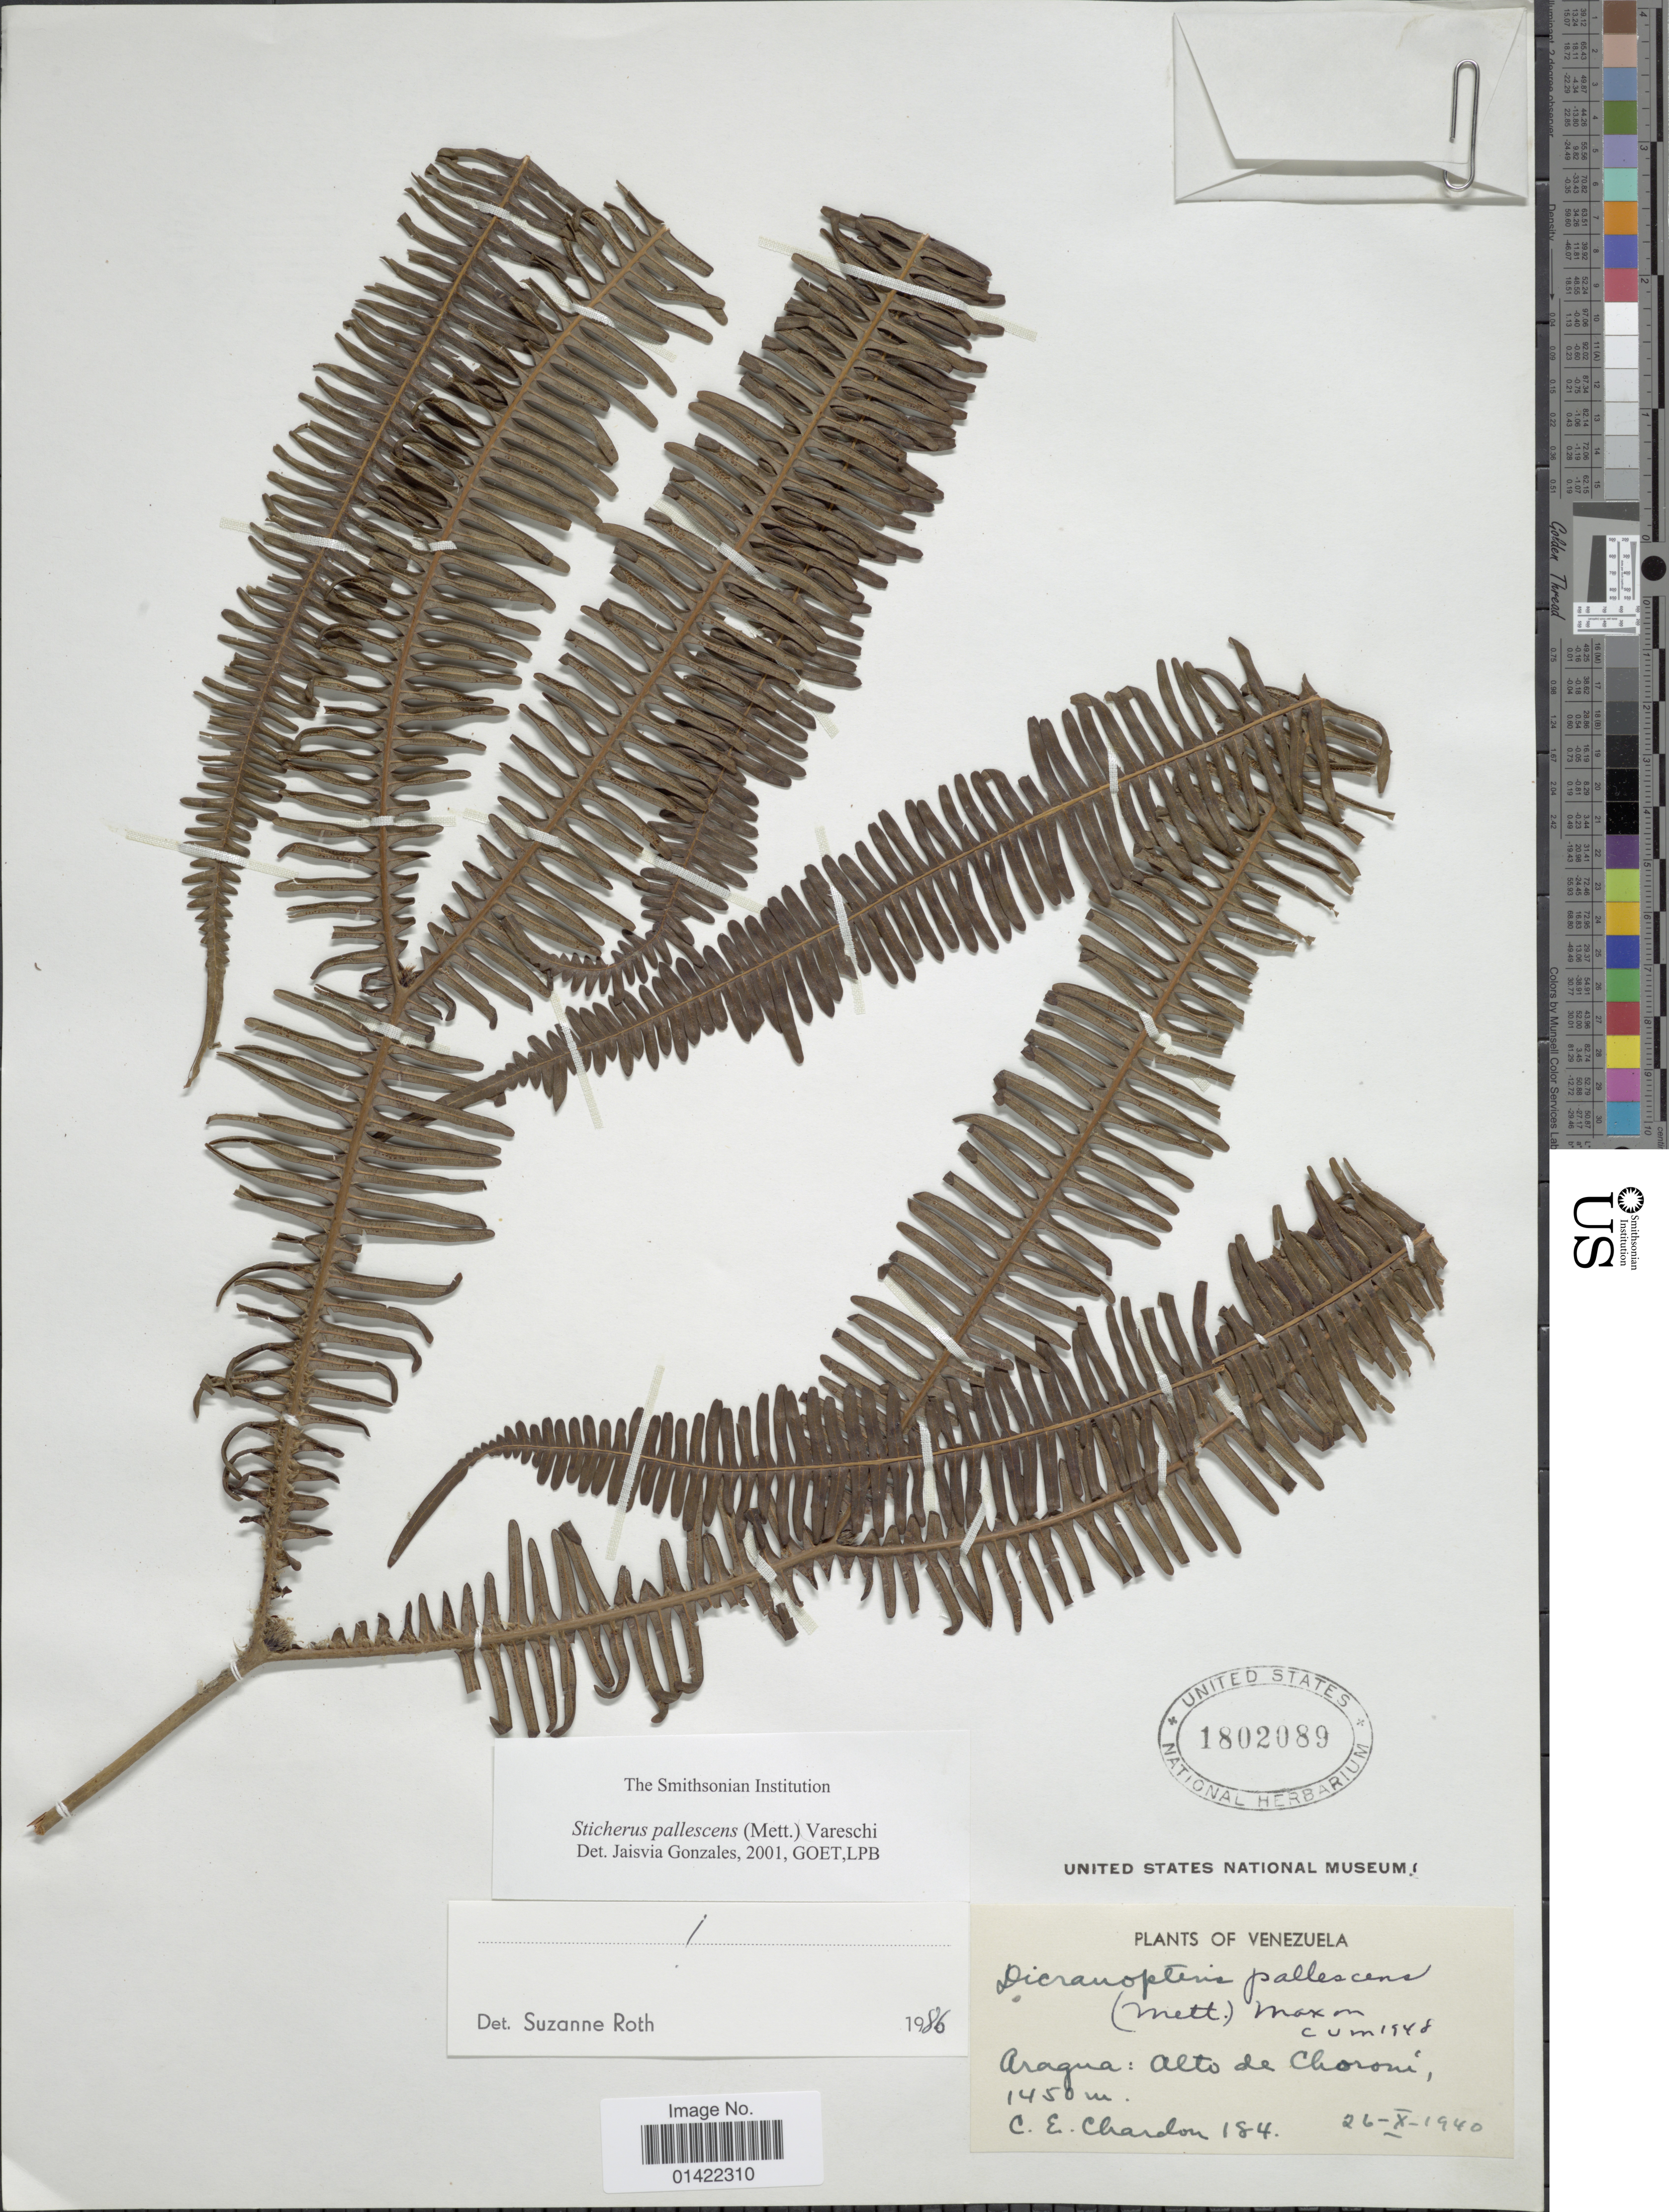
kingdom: Plantae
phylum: Tracheophyta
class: Polypodiopsida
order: Gleicheniales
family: Gleicheniaceae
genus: Sticherus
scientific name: Sticherus pallescens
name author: (Mett.) Vareschi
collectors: C. E. Chardón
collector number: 184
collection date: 1940-10-26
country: Venezuela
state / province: Aragua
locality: Alto de Choroni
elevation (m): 1450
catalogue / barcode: US 1802089